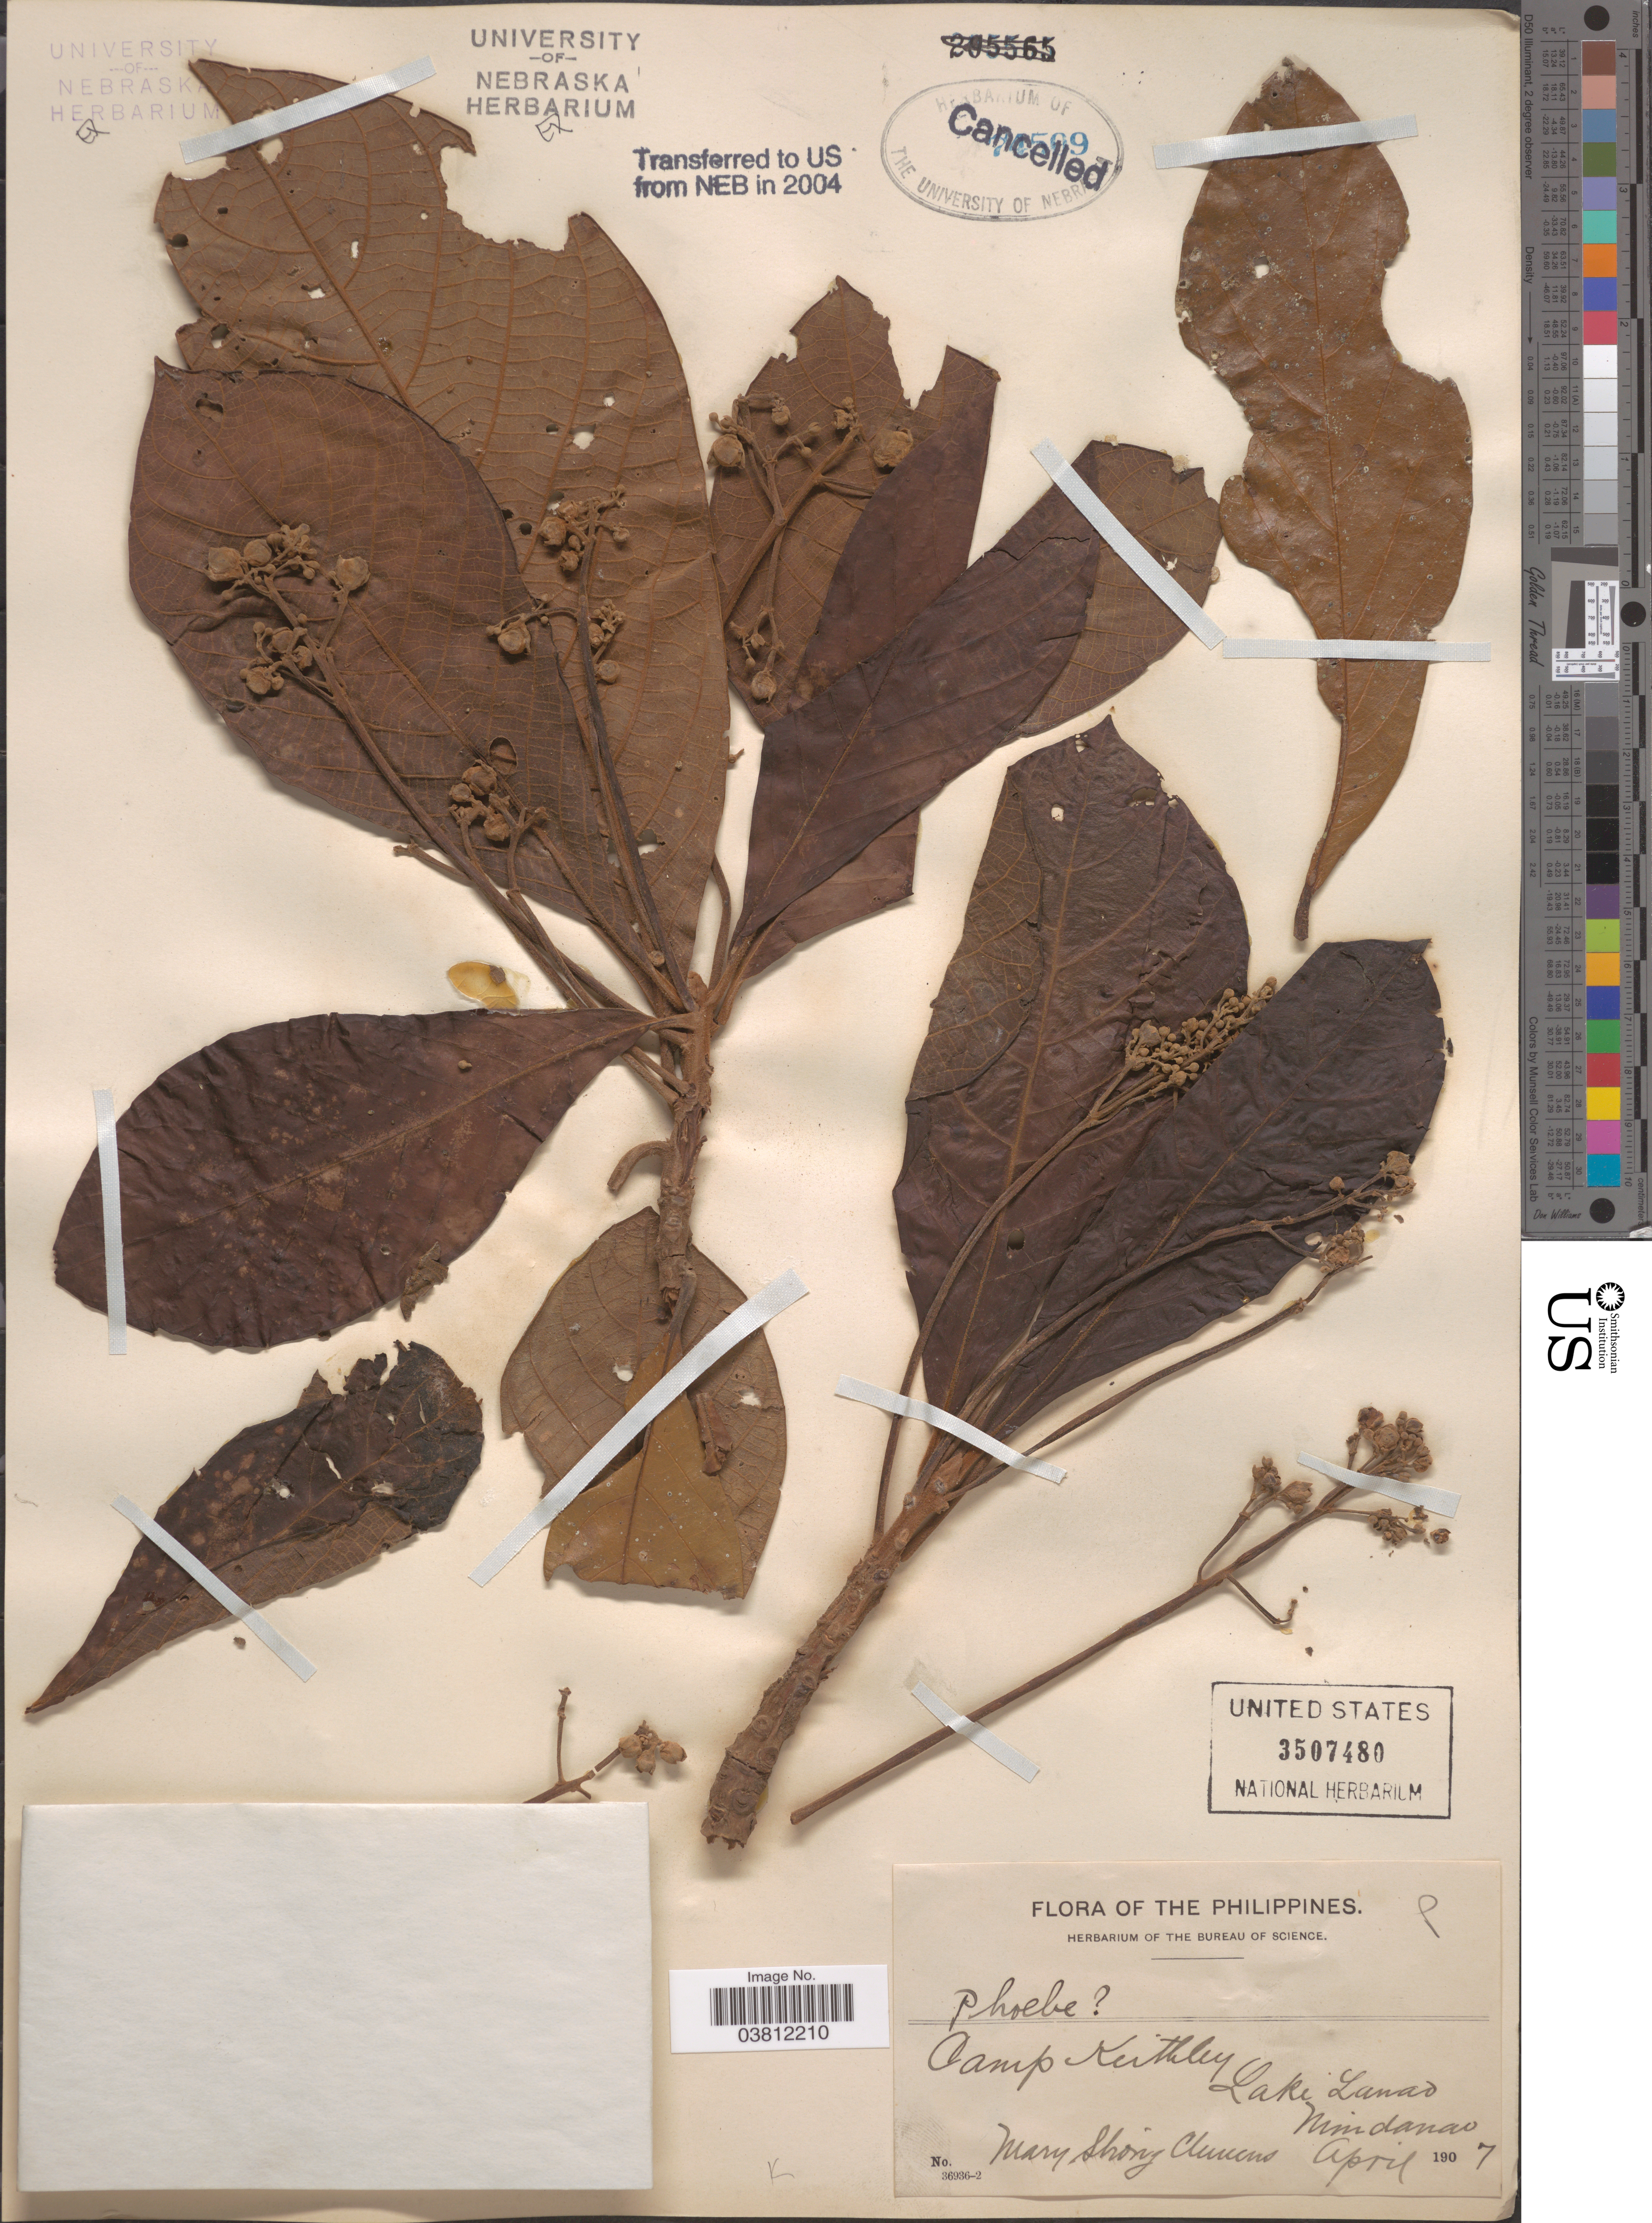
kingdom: Plantae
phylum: Tracheophyta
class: Magnoliopsida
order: Laurales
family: Lauraceae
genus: Phoebe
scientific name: Phoebe sp.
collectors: M. S. Clemens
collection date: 1907-04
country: Philippines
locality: Camp Keithley. Lake Lanao. Mindanao.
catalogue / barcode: US 3507480